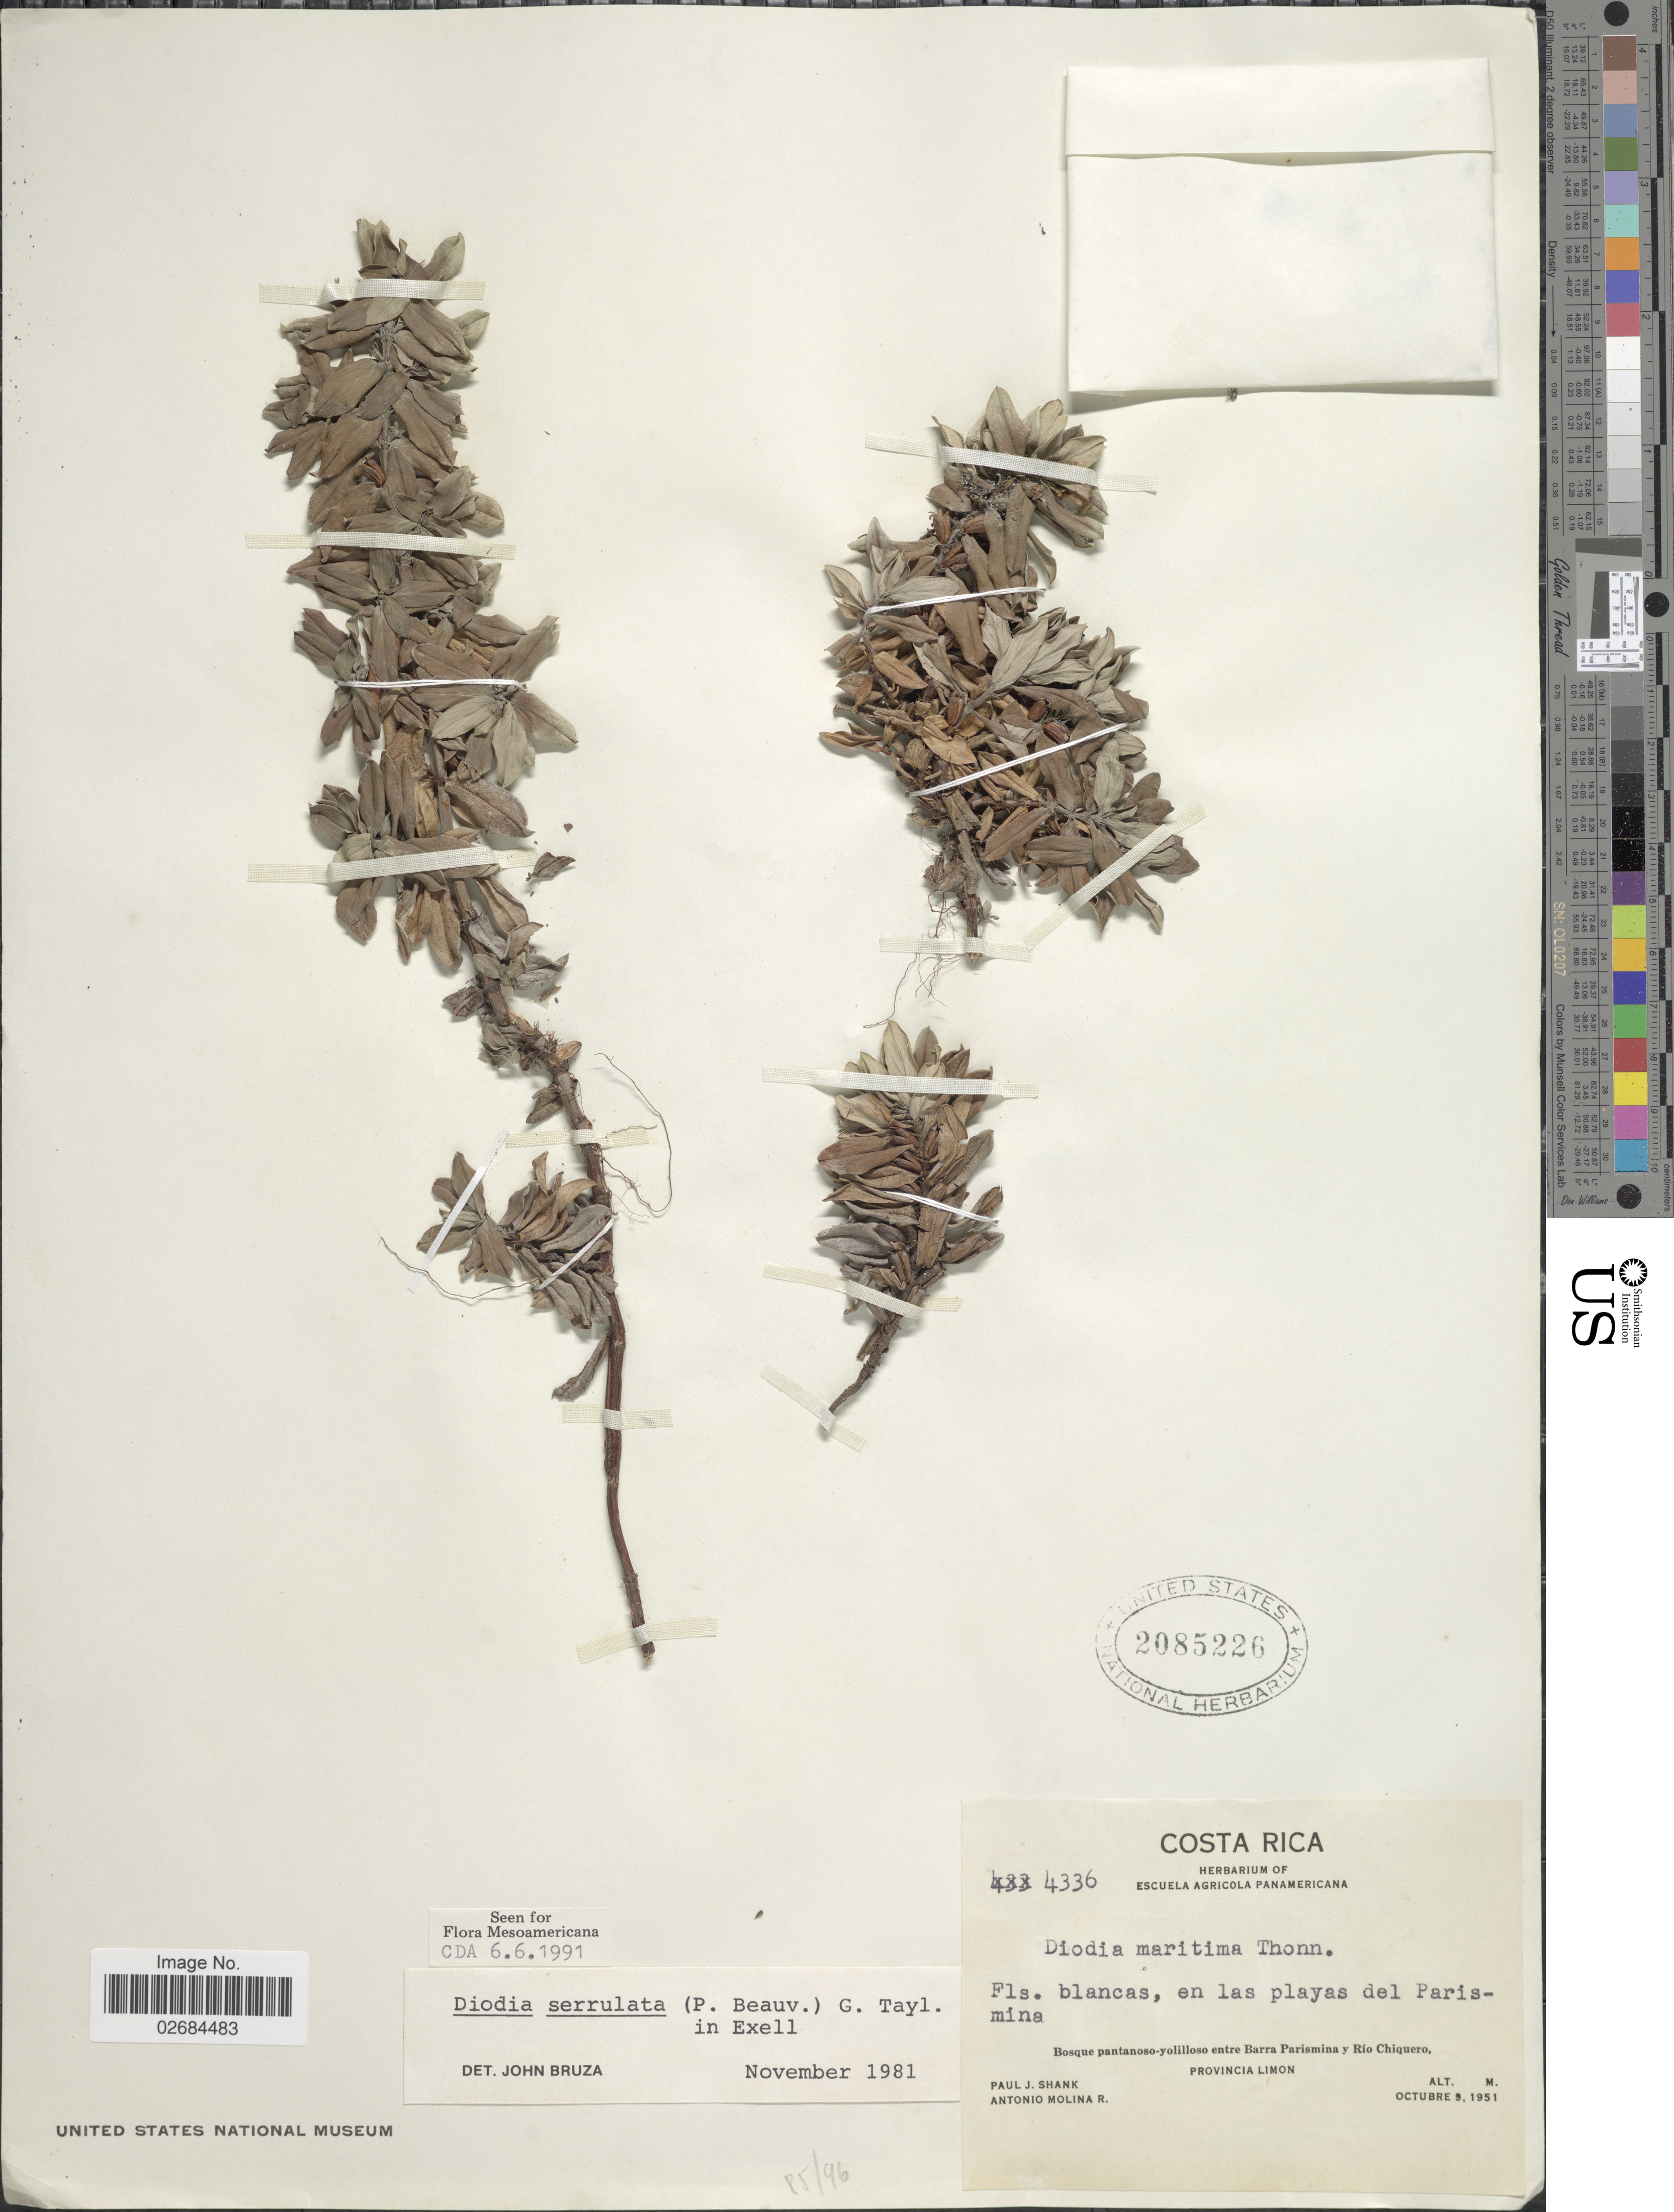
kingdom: Plantae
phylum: Tracheophyta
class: Magnoliopsida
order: Gentianales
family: Rubiaceae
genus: Diodia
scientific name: Diodia serrulata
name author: (P. Beauv.) G. Taylor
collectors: P. J. Shank & A. Molina R.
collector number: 4336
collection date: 1951-10-09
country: Costa Rica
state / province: Limón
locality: Entre Barra Parisimina y Río Chiquero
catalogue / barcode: US 2085226